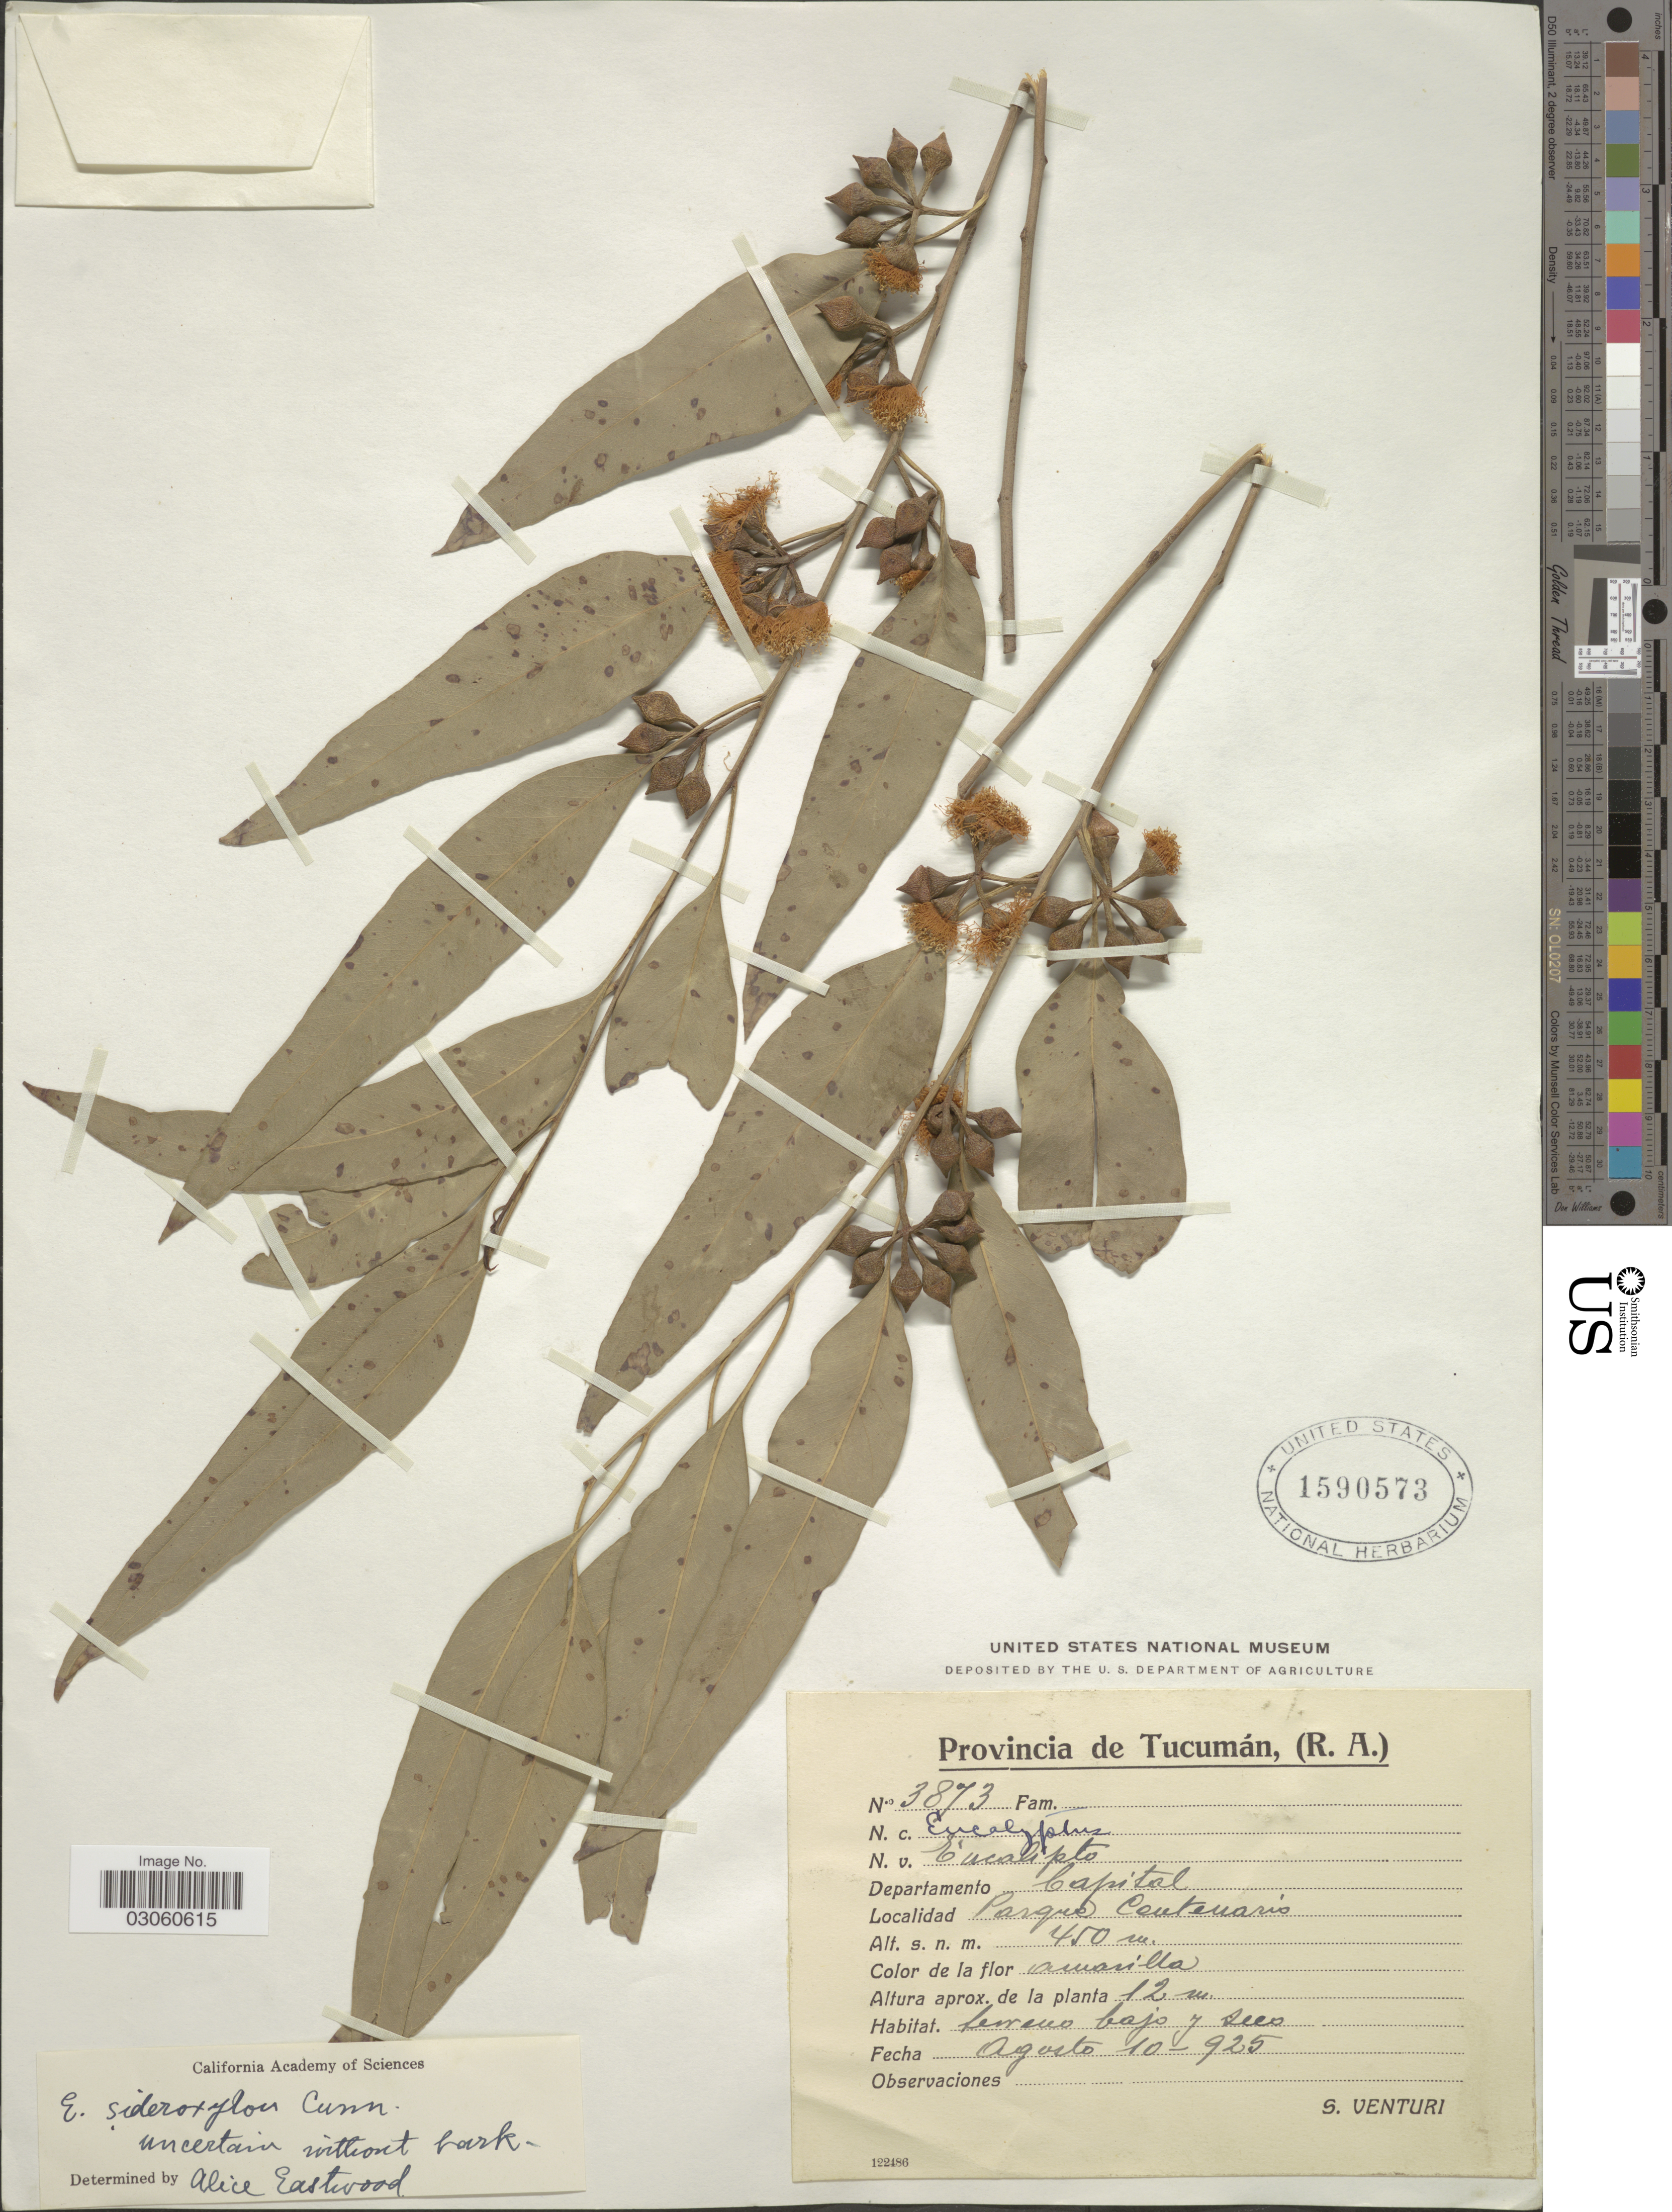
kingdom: Plantae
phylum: Tracheophyta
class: Magnoliopsida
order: Myrtales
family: Myrtaceae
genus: Eucalyptus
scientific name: Eucalyptus sideroxylon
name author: A. Cunn. ex Woolls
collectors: S. Venturi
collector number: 3873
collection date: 1925-08-10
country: Argentina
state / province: Tucuman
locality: Departamento Capital, Parque Centenario.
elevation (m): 450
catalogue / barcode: US 1590573